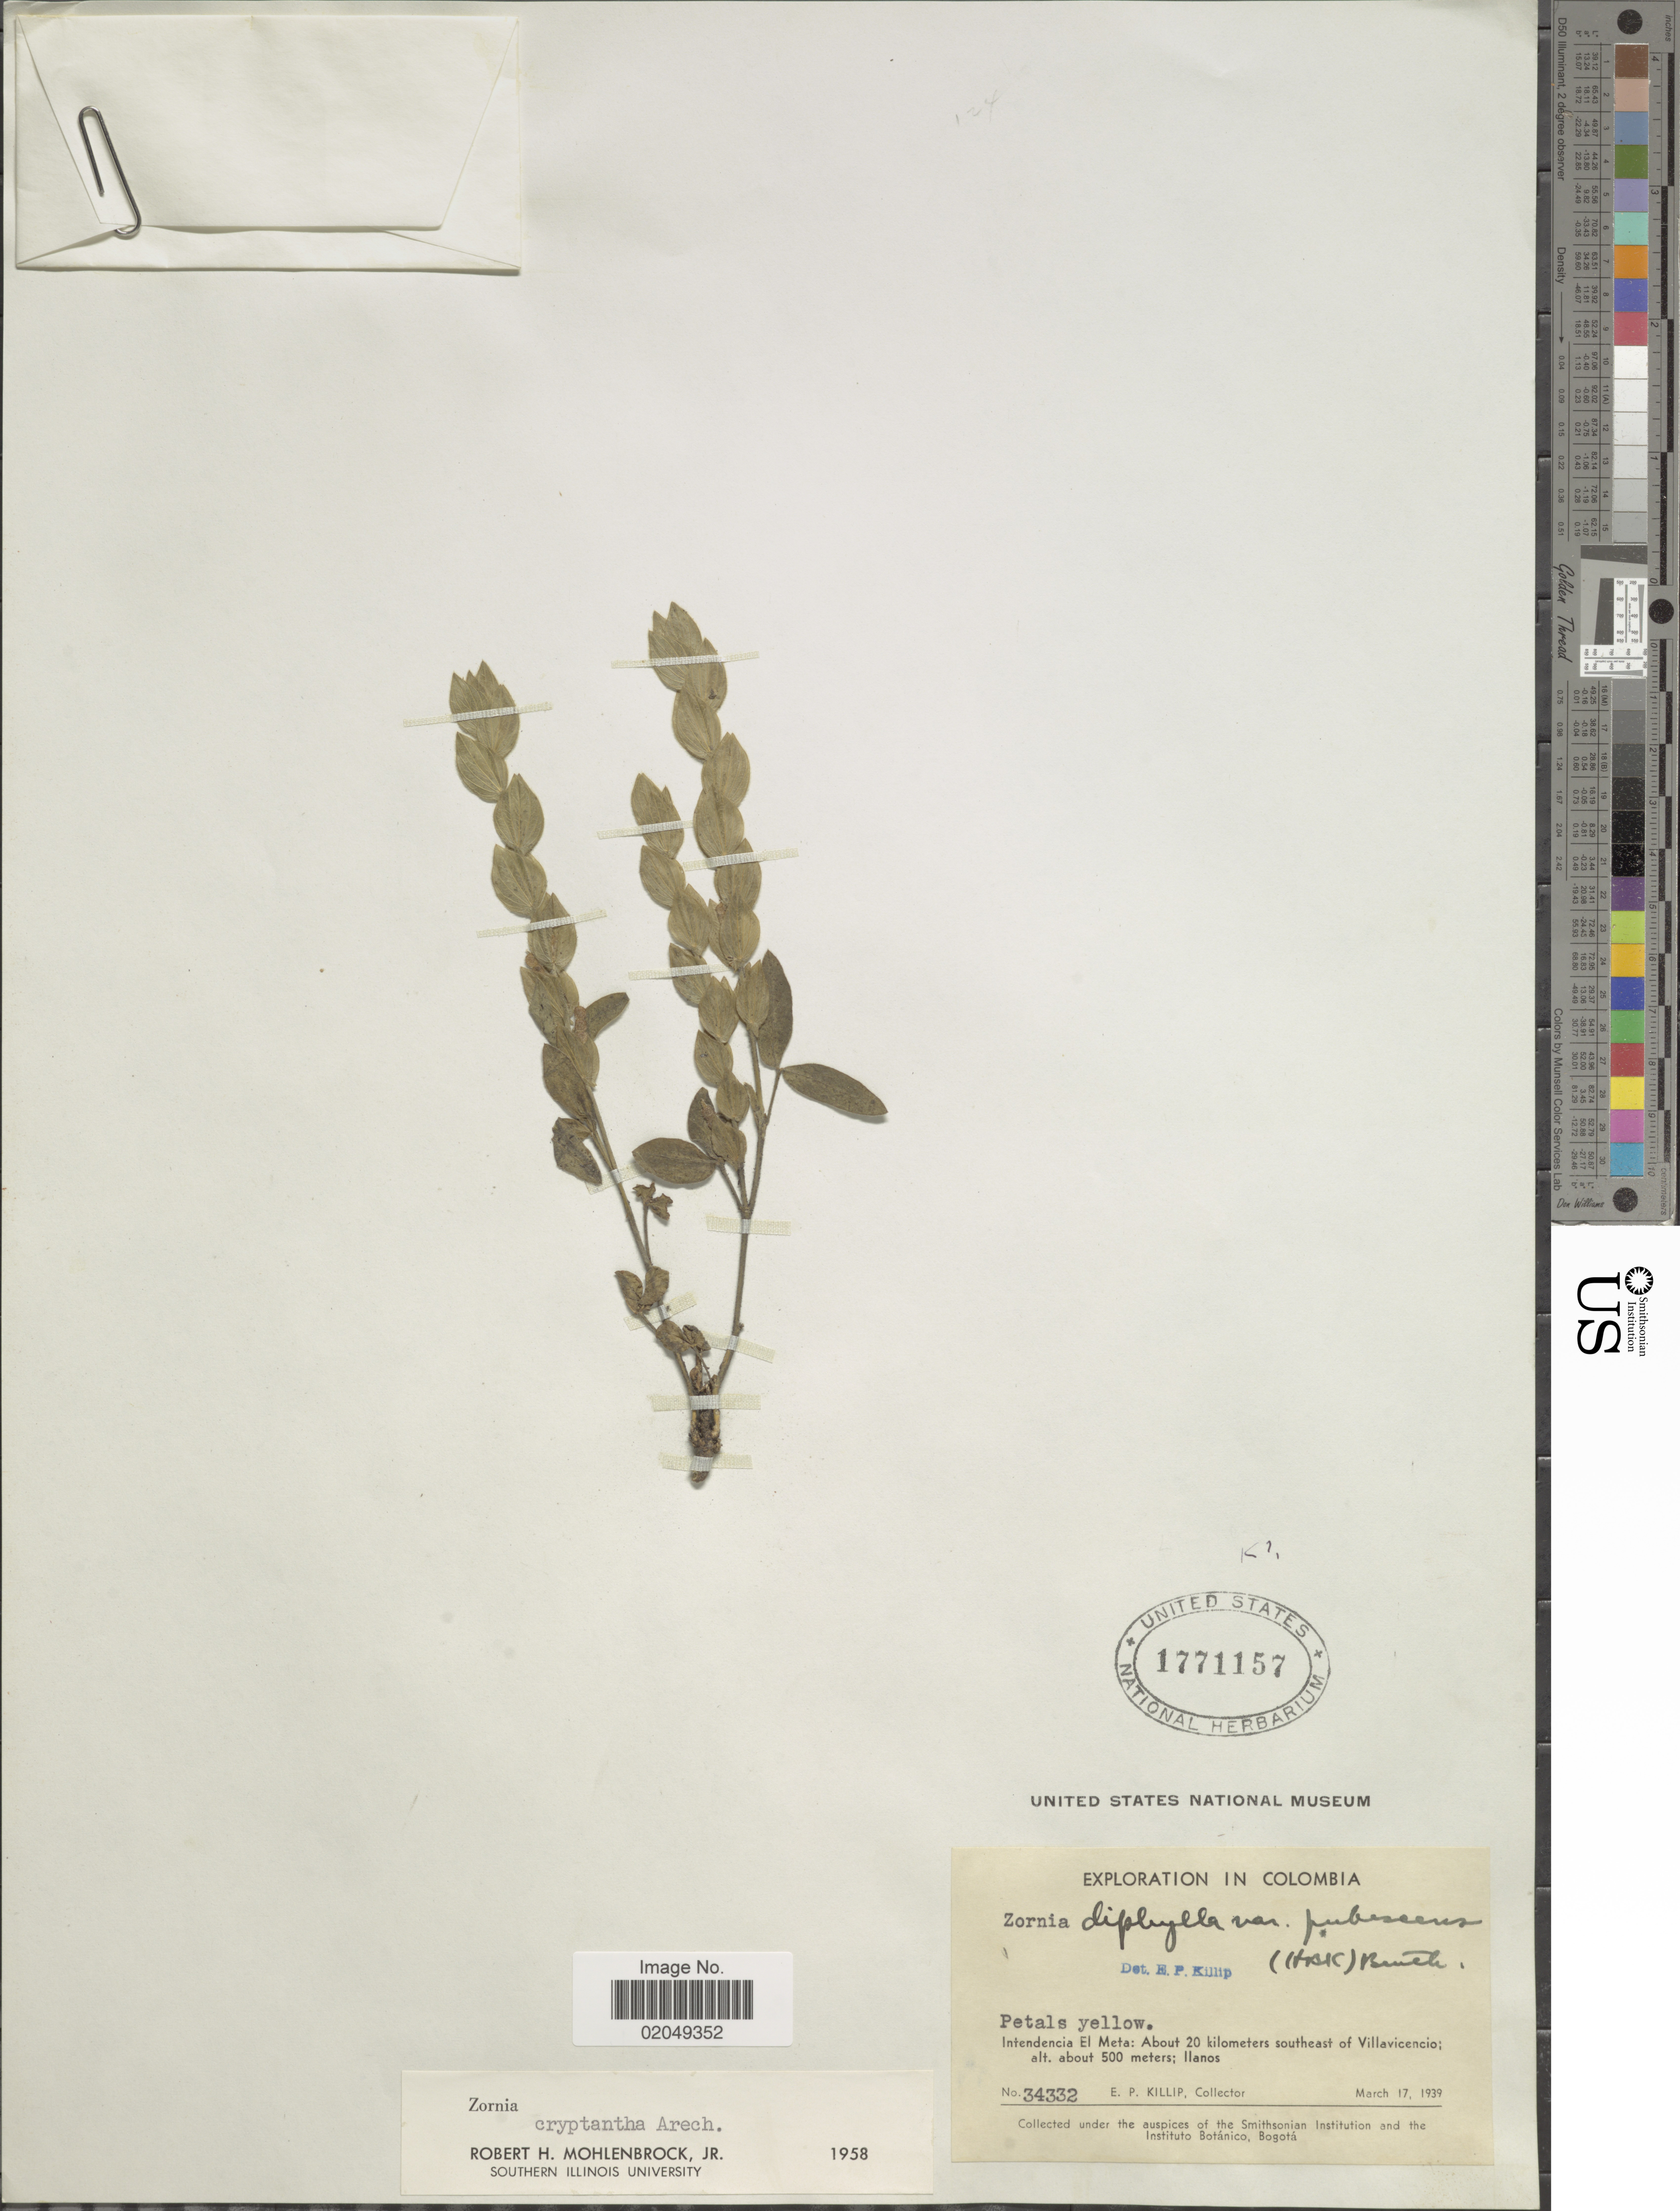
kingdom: Plantae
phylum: Tracheophyta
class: Magnoliopsida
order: Fabales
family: Fabaceae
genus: Zornia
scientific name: Zornia cryptantha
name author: Arechav.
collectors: E. P. Killip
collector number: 34332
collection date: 1939-03-17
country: Colombia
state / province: Meta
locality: Intendencia El Meta: about 20 kilomters southeast of Villavicencio; llanos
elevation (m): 500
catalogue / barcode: US 1771157